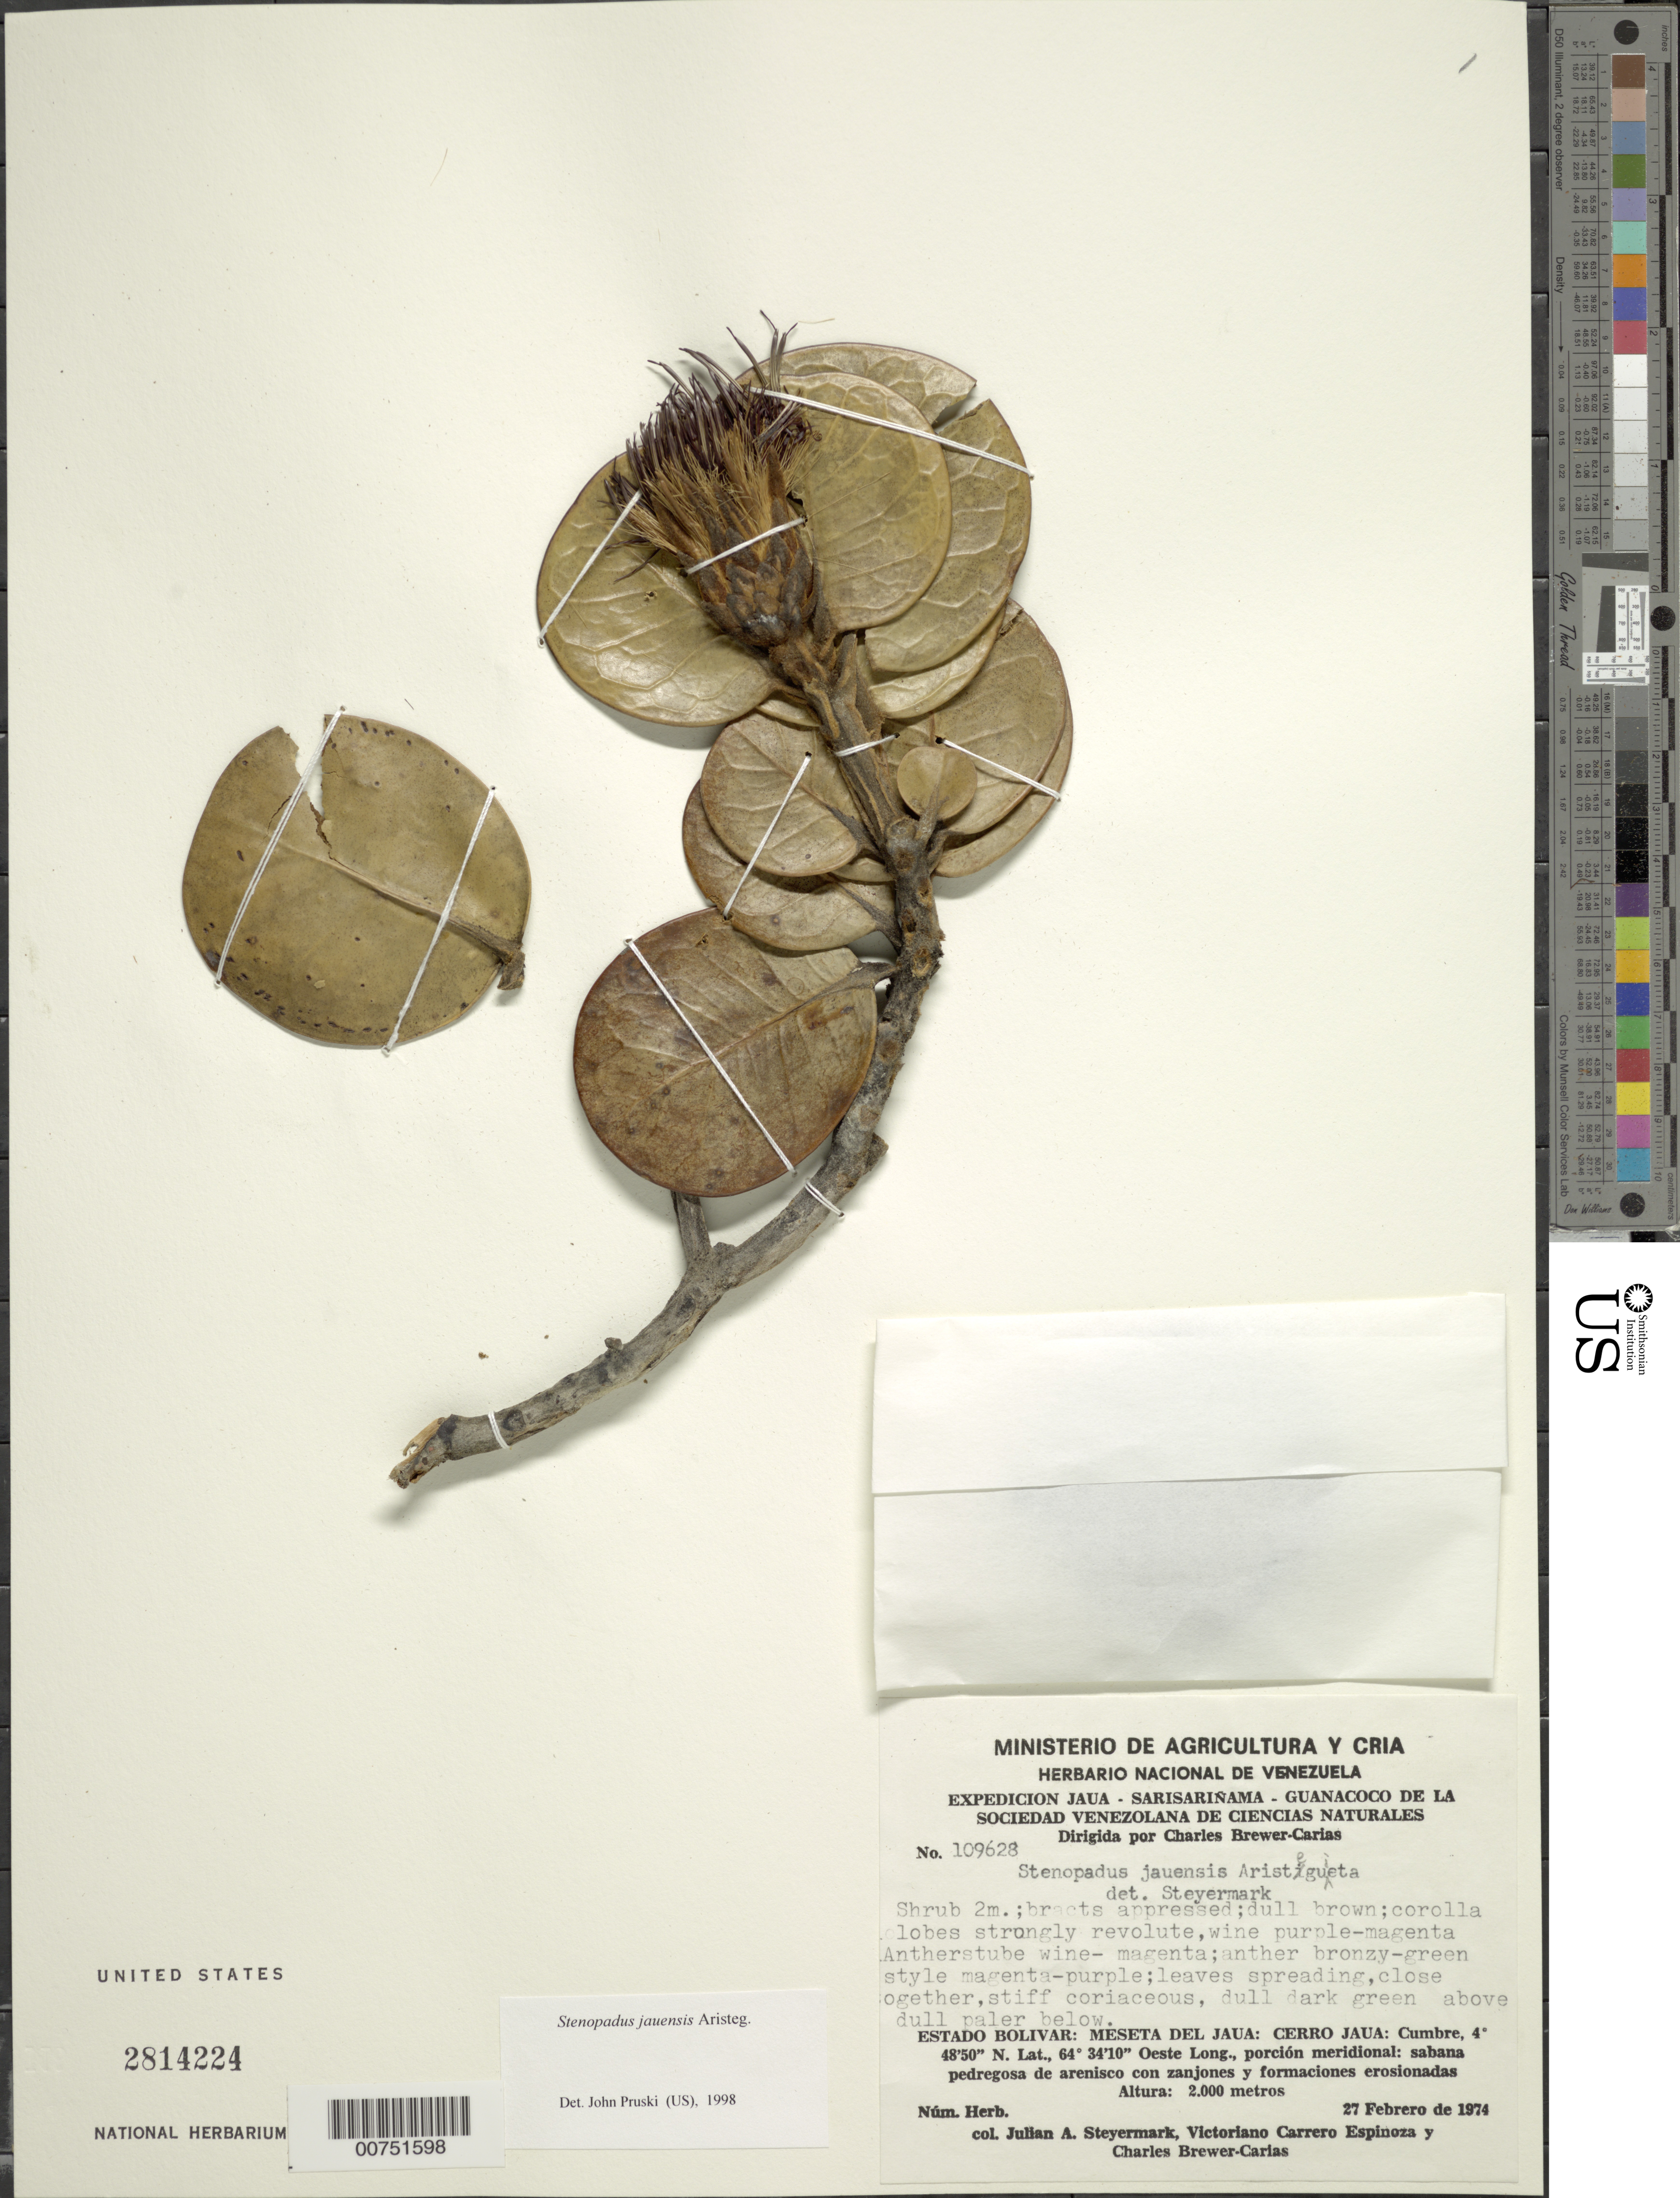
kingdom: Plantae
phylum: Tracheophyta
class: Magnoliopsida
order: Asterales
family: Asteraceae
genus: Stenopadus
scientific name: Stenopadus jauensis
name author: Aristeg.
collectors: J. Steyermark, V. Carreño E. & C. Brewer-Carias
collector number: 109628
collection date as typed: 27-Feb-74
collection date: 1974-02-27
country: Venezuela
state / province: Bolívar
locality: Meseta del Jaua: Cerro Jaua, cumbre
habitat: Sabana pedregosa de arenisca con zajones y formaciones erosionadas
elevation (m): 2000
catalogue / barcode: US 2814224